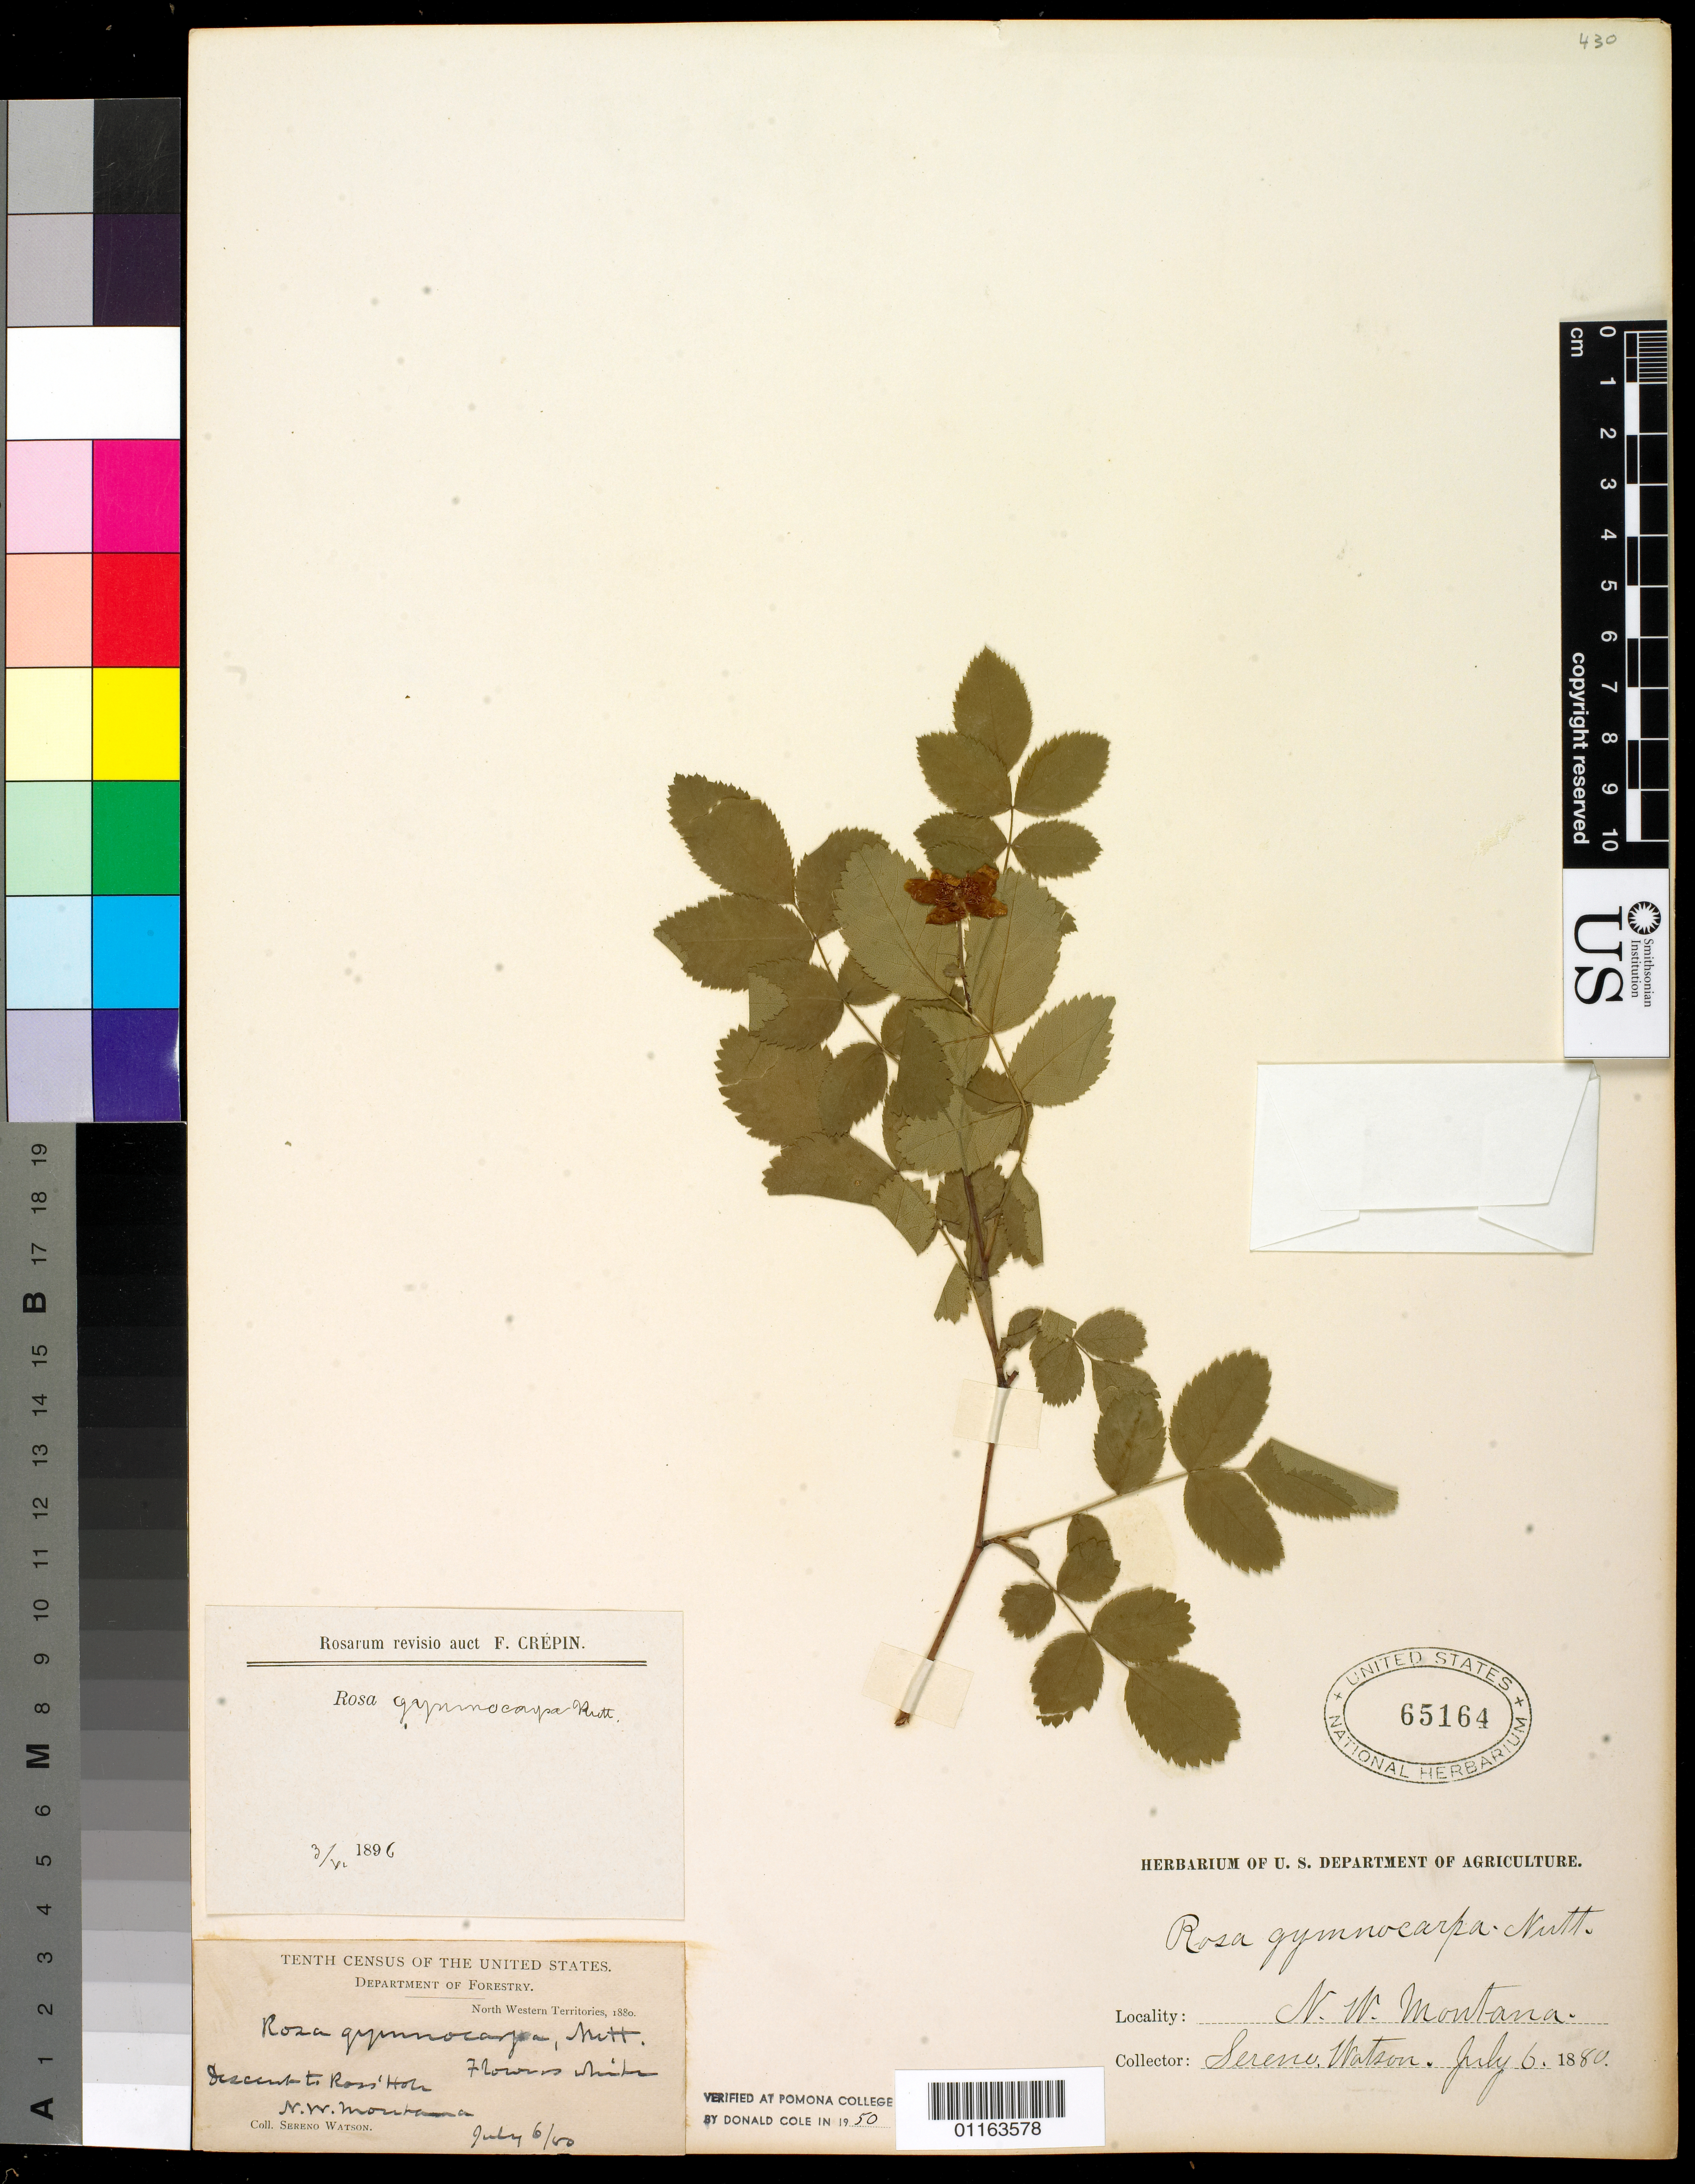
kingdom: Plantae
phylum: Tracheophyta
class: Magnoliopsida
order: Rosales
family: Rosaceae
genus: Rosa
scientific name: Rosa gymnocarpa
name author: Nutt.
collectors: S. Watson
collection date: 1880-07-06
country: United States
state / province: Montana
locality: N. W. Montana.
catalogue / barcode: US 65164